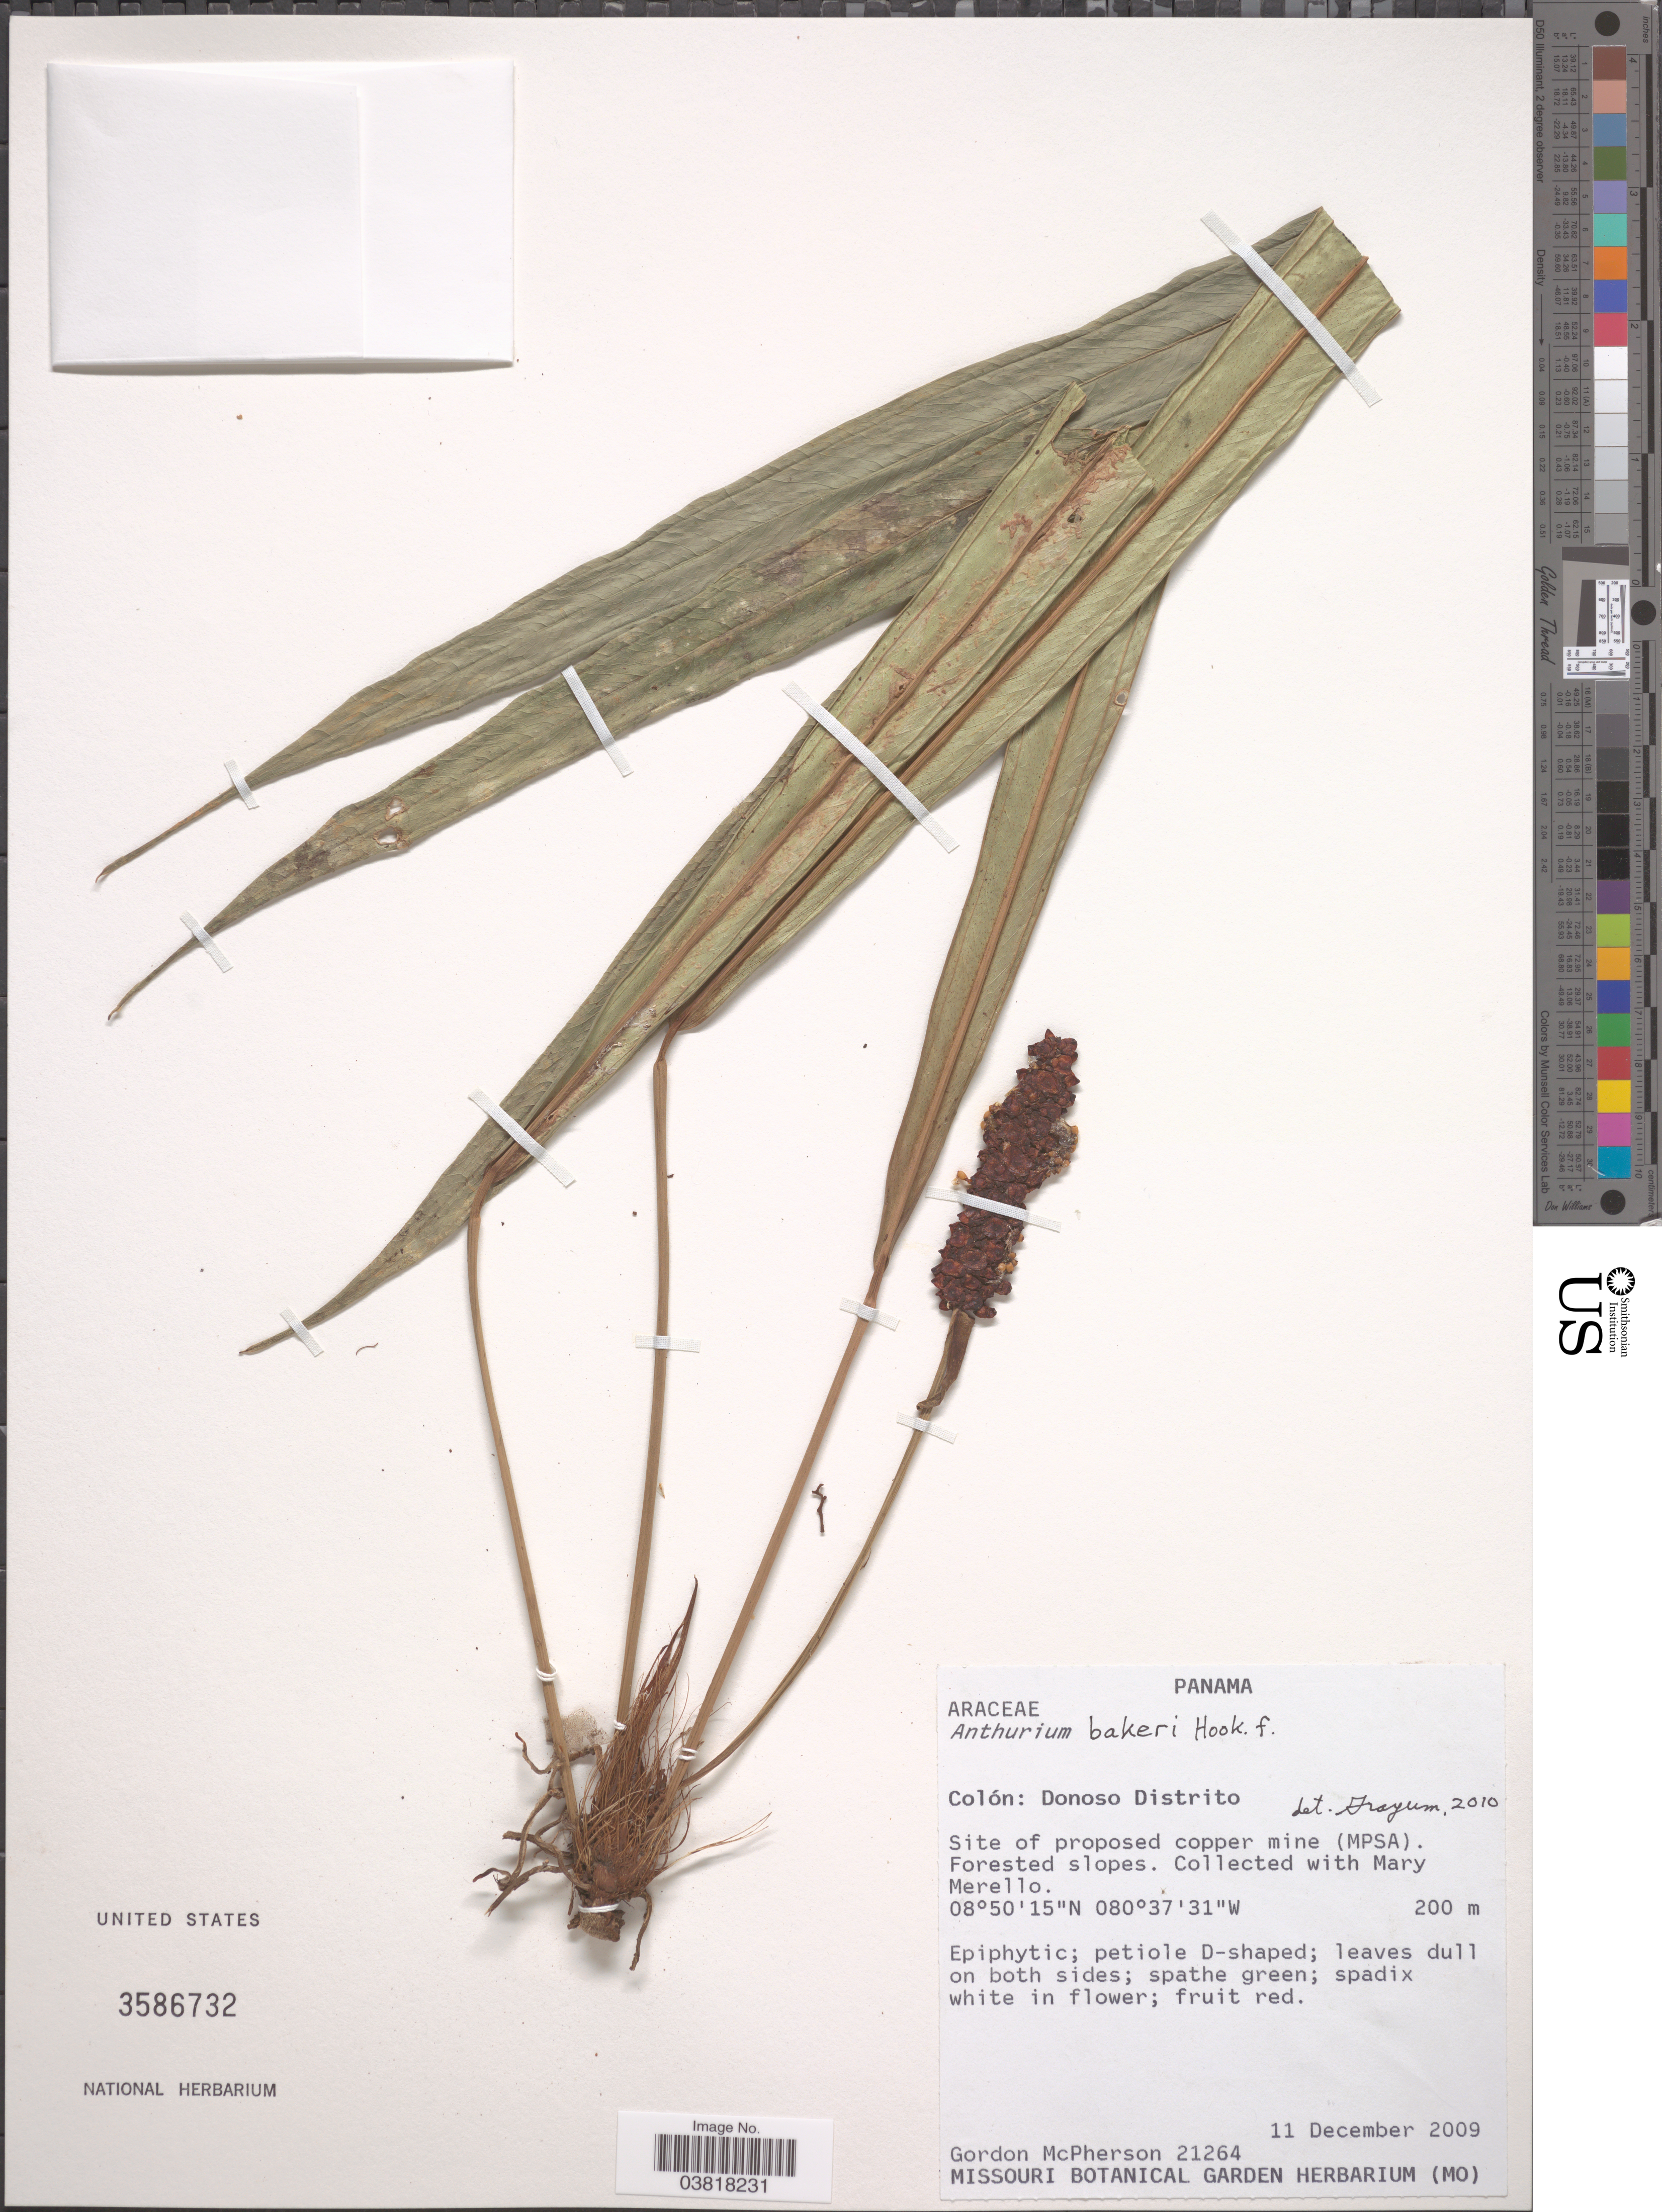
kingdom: Plantae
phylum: Tracheophyta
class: Liliopsida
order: Alismatales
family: Araceae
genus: Anthurium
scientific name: Anthurium bakeri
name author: Hook. f.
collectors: G. D. McPherson & M. Merello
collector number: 21264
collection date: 2009-12-11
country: Panama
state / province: Colón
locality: Donoso Distrito. Site of proposed copper mine (MPSA).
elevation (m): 200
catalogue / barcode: US 3586732